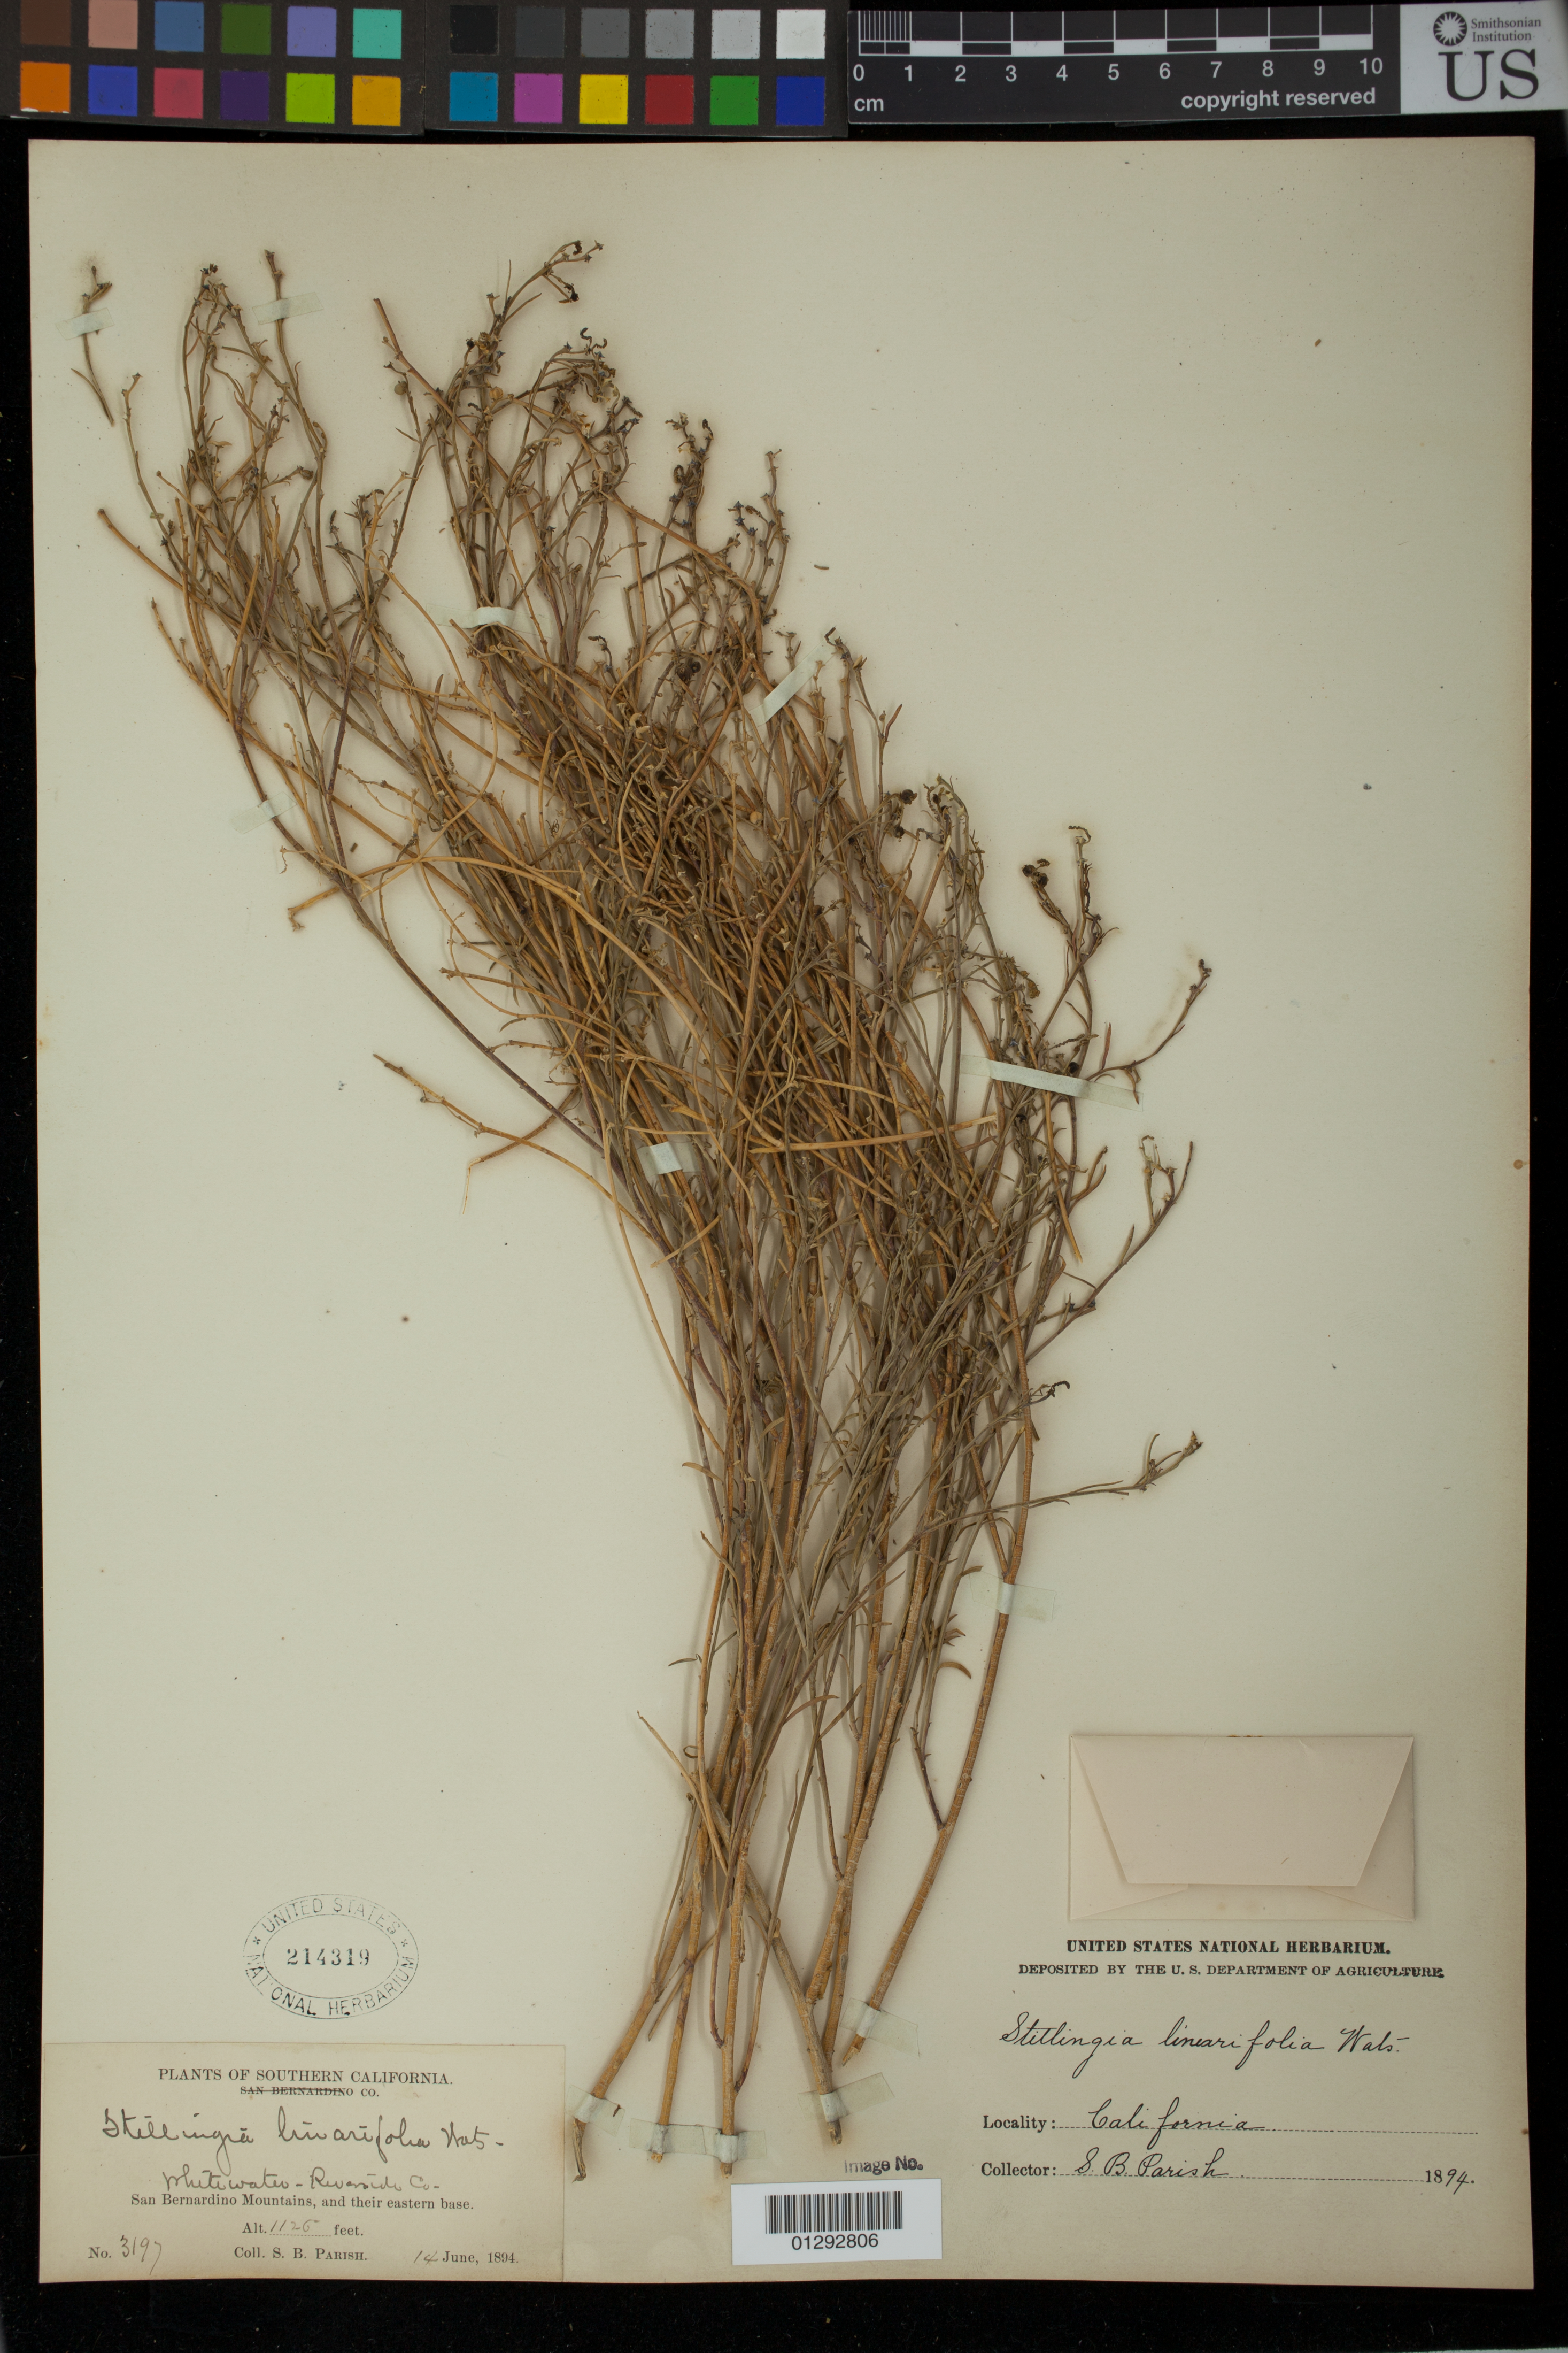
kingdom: Plantae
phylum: Tracheophyta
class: Magnoliopsida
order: Malpighiales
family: Euphorbiaceae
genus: Stillingia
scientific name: Stillingia linearifolia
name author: S. Watson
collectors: S. B. Parish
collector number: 3197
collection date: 1894-06-14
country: United States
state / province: California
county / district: Riverside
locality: Whitewater - Riverside Co.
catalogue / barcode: US 214319